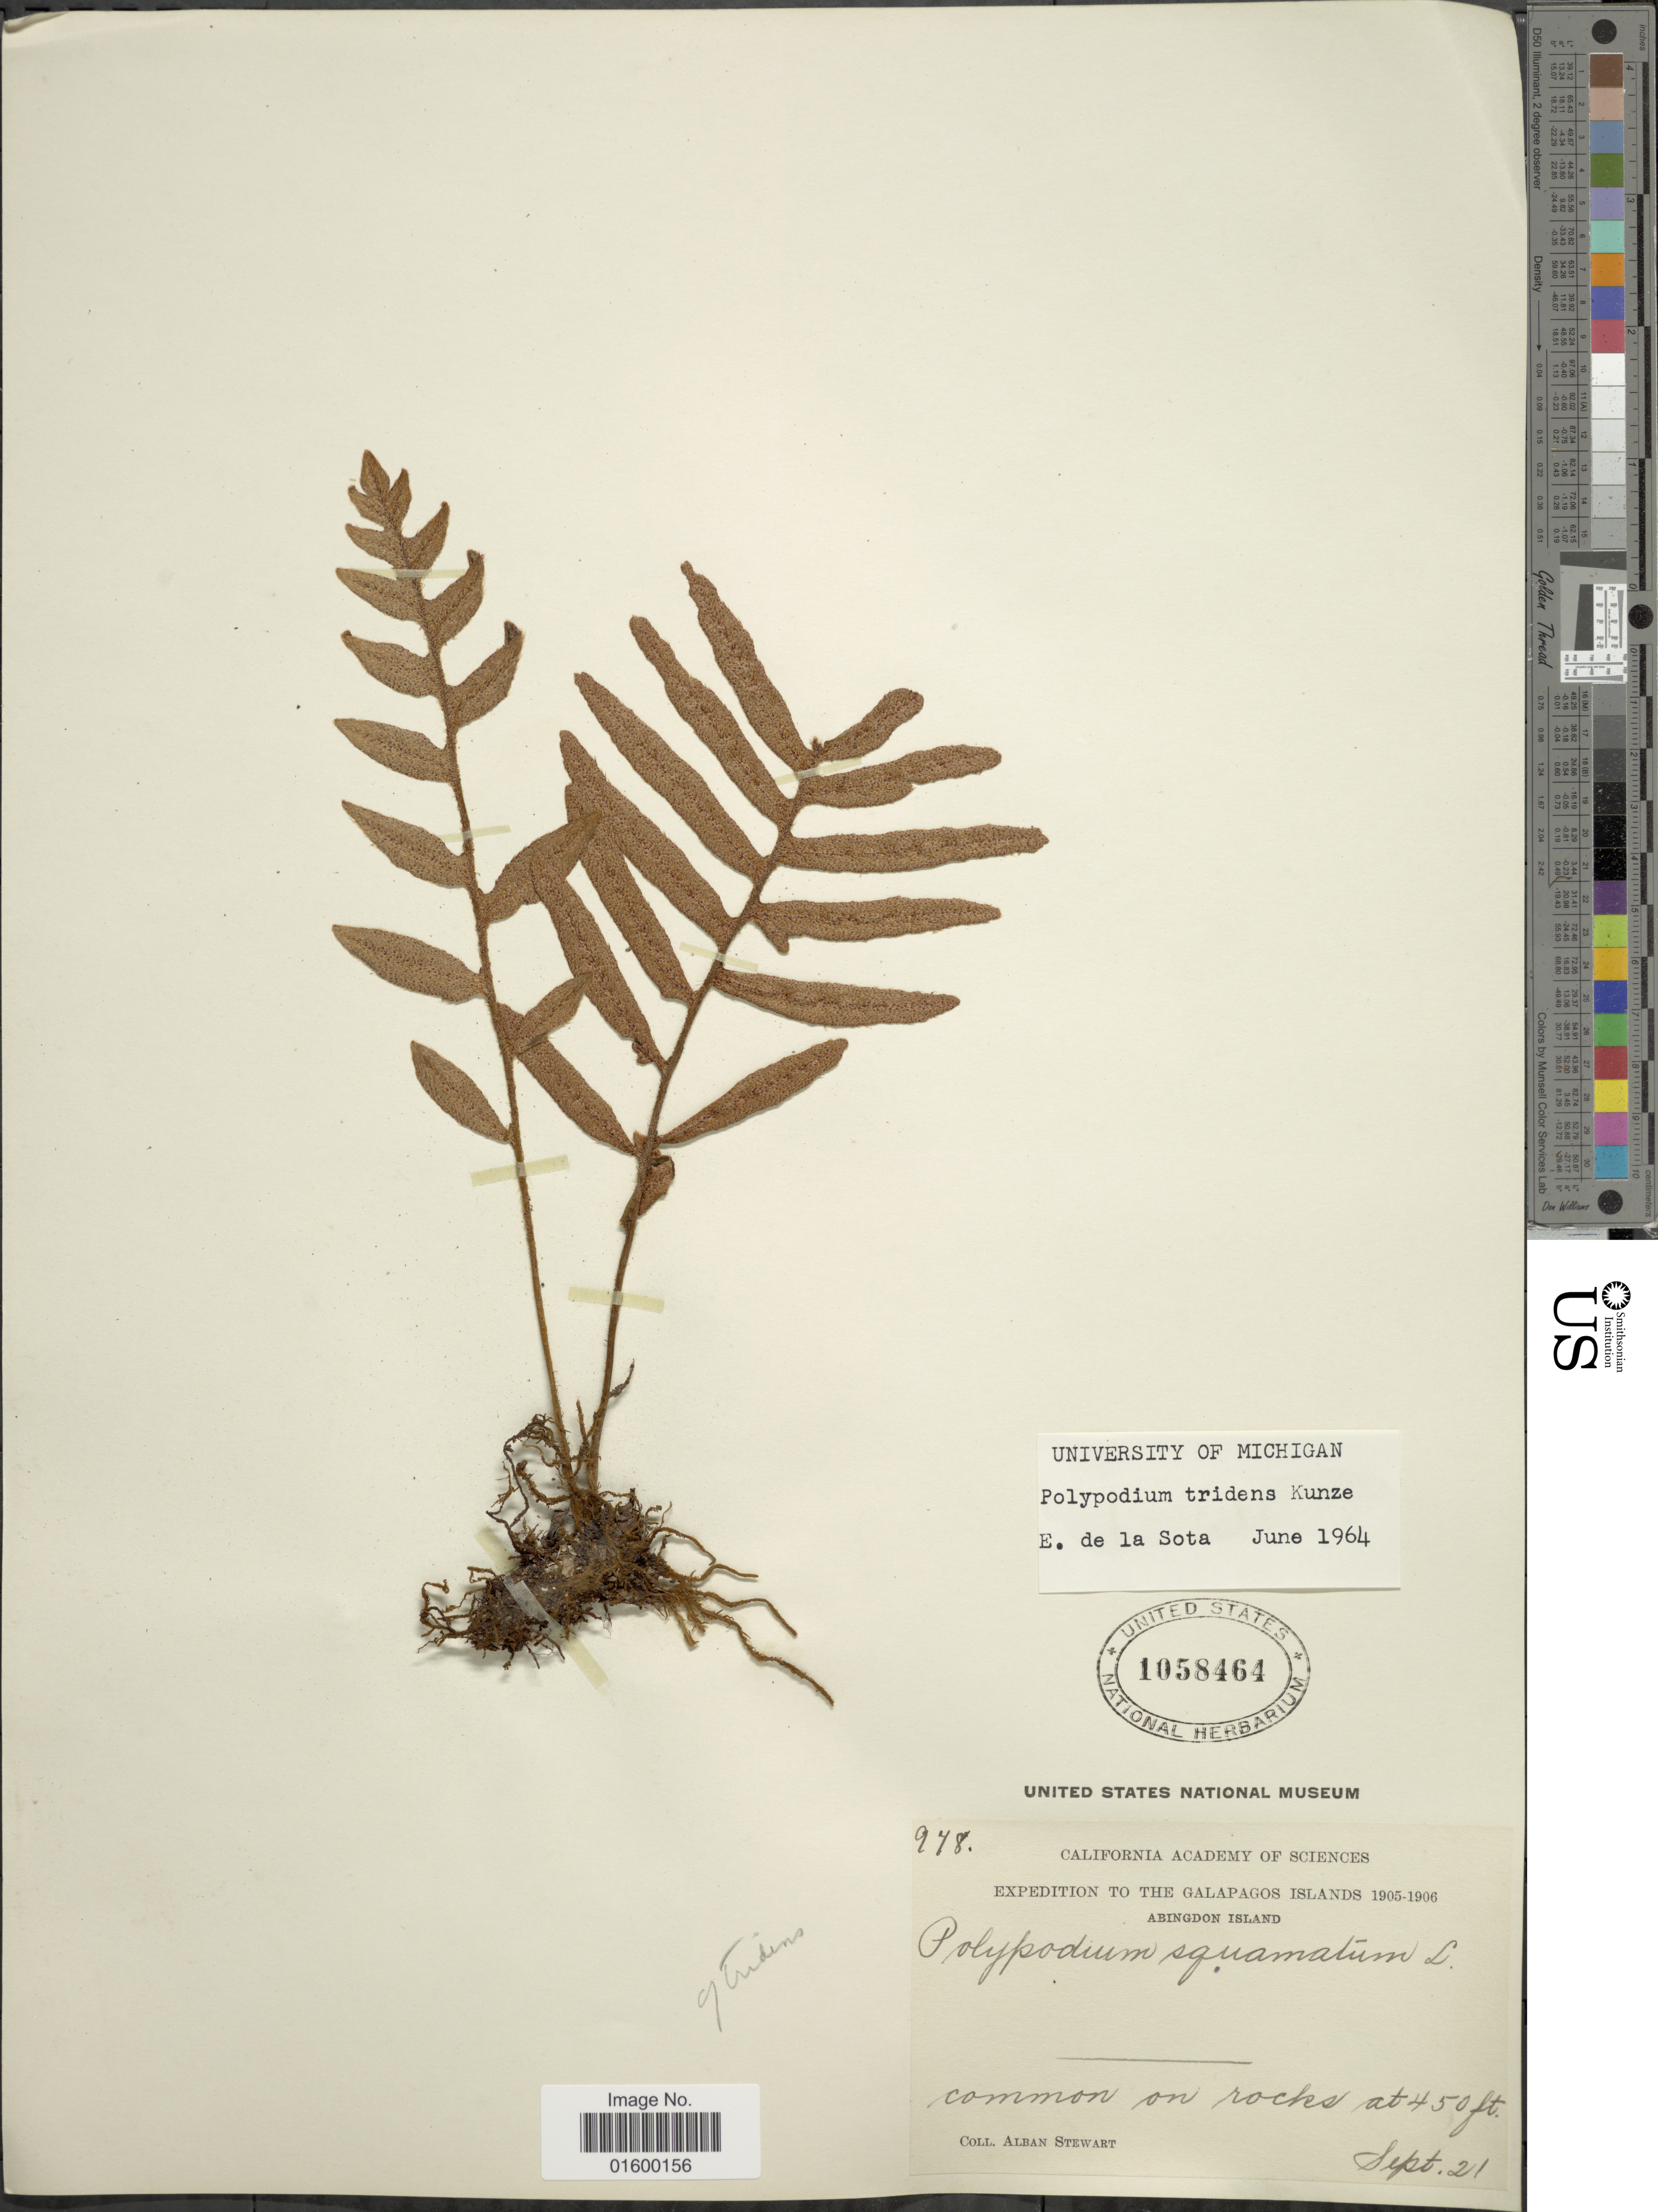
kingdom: Plantae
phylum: Tracheophyta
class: Polypodiopsida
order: Polypodiales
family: Polypodiaceae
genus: Pleopeltis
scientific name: Pleopeltis tridens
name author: J. Sm.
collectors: A. Stewart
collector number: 978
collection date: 1905-09-21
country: Ecuador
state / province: Colón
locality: Galapagos Islands, Abingdon Island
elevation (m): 137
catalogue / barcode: US 1058464